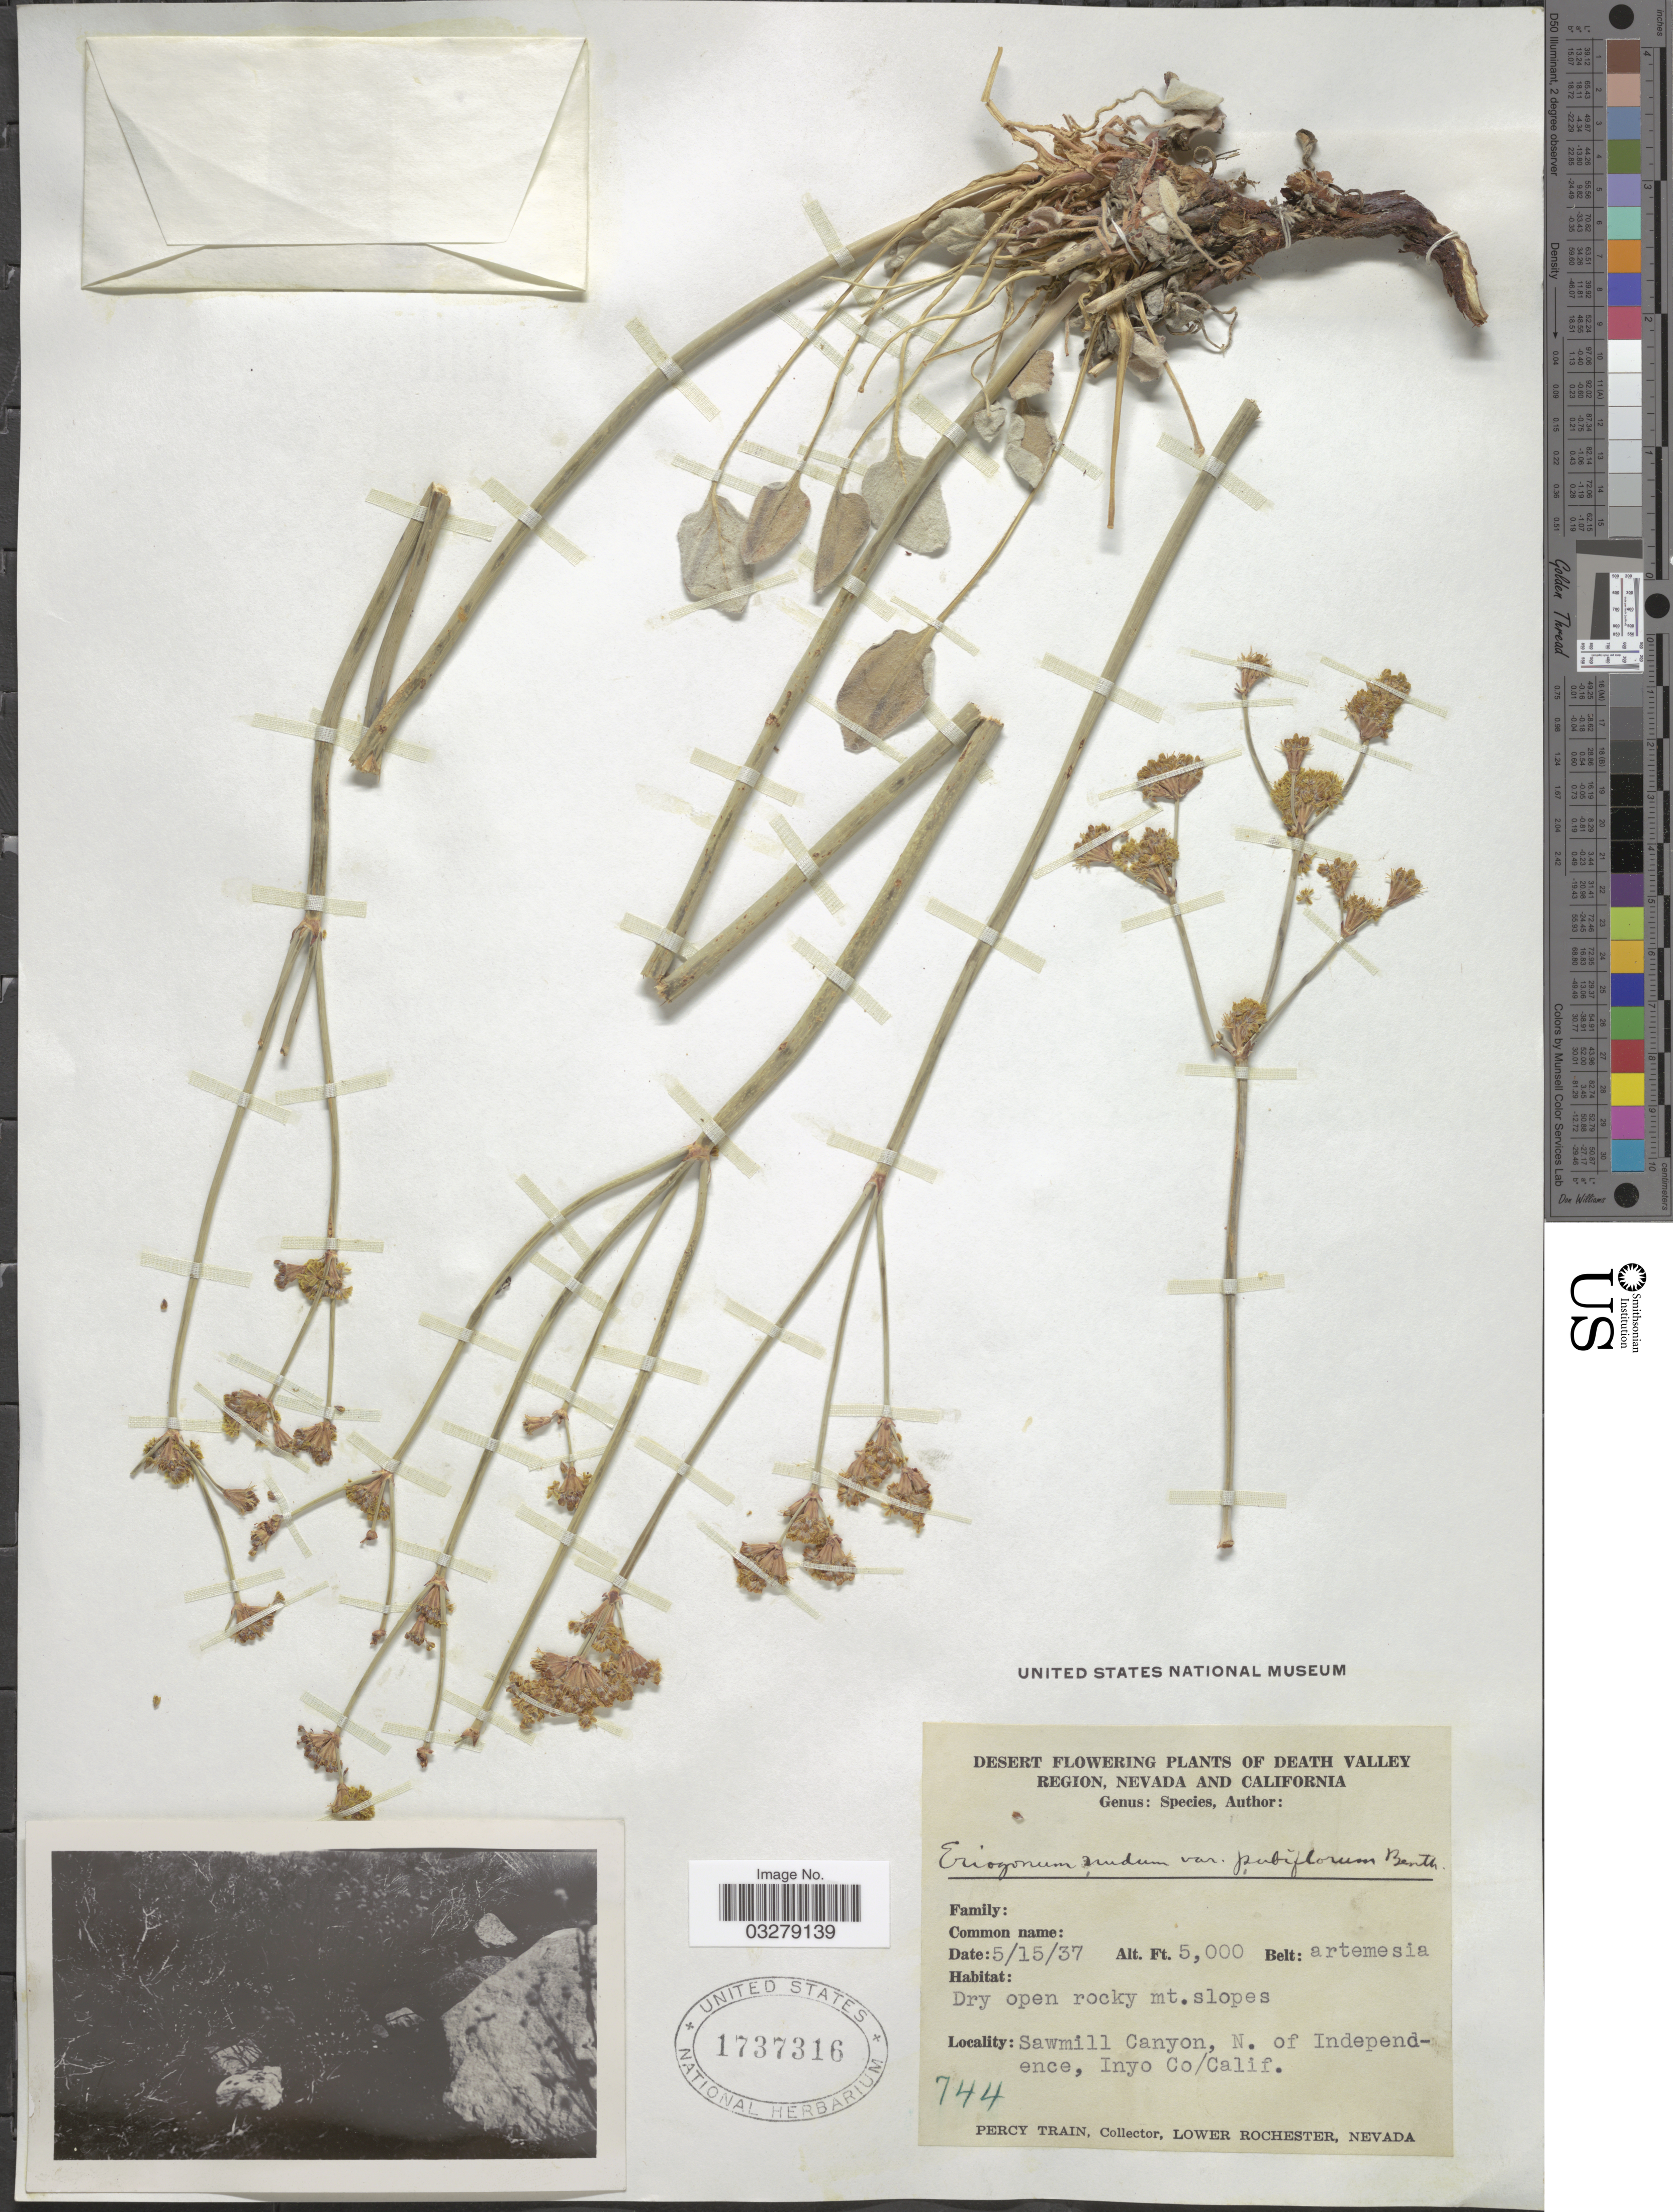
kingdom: Plantae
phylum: Tracheophyta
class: Magnoliopsida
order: Caryophyllales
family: Polygonaceae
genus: Eriogonum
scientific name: Eriogonum nudum var. westonii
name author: (S. Stokes) J.T. Howell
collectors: P. Train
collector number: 744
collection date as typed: Transcribed d/m/y: 15/5/37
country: United States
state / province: California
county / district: Inyo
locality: Death Valley. Sawmill Canyon, N. of Independence, Inyo Co.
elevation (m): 1524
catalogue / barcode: US 1737316